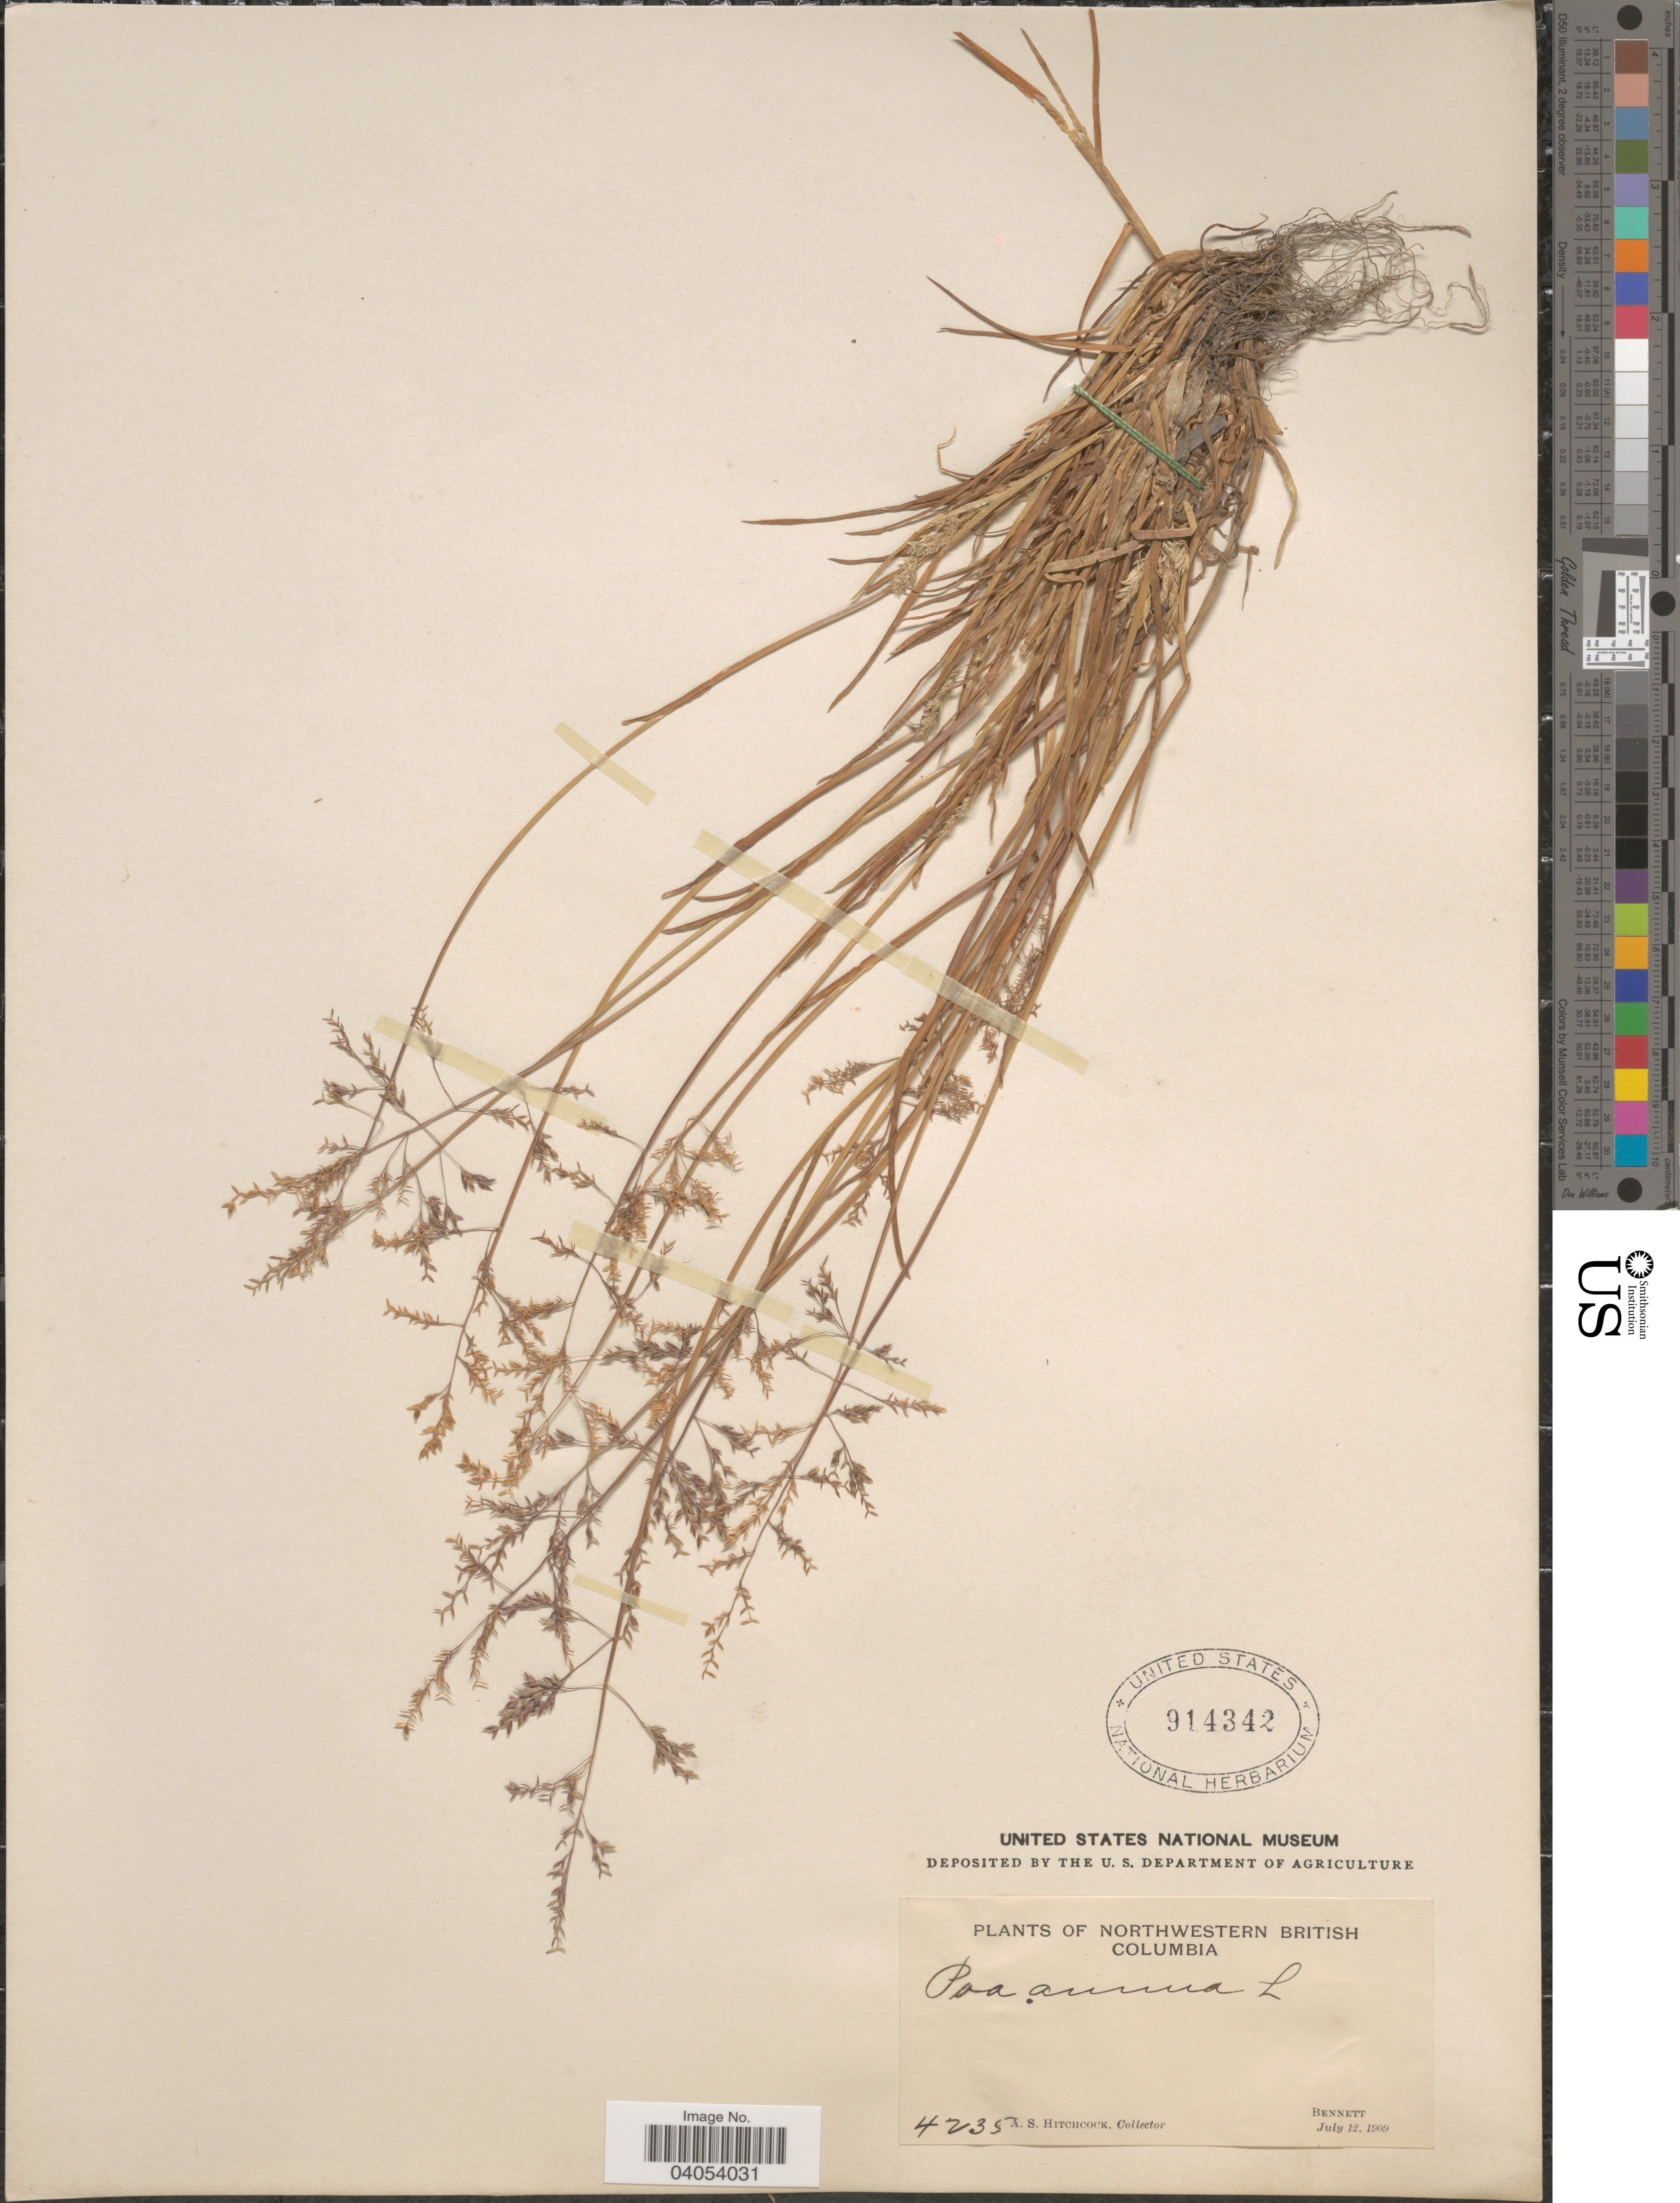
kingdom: Plantae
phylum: Tracheophyta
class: Liliopsida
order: Poales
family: Poaceae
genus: Poa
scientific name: Poa annua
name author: L.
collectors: A. S. Hitchcock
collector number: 4235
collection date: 1909-07-12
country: Canada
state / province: British Columbia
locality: Northwestern British Columbia. Bennett.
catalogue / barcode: US 914342